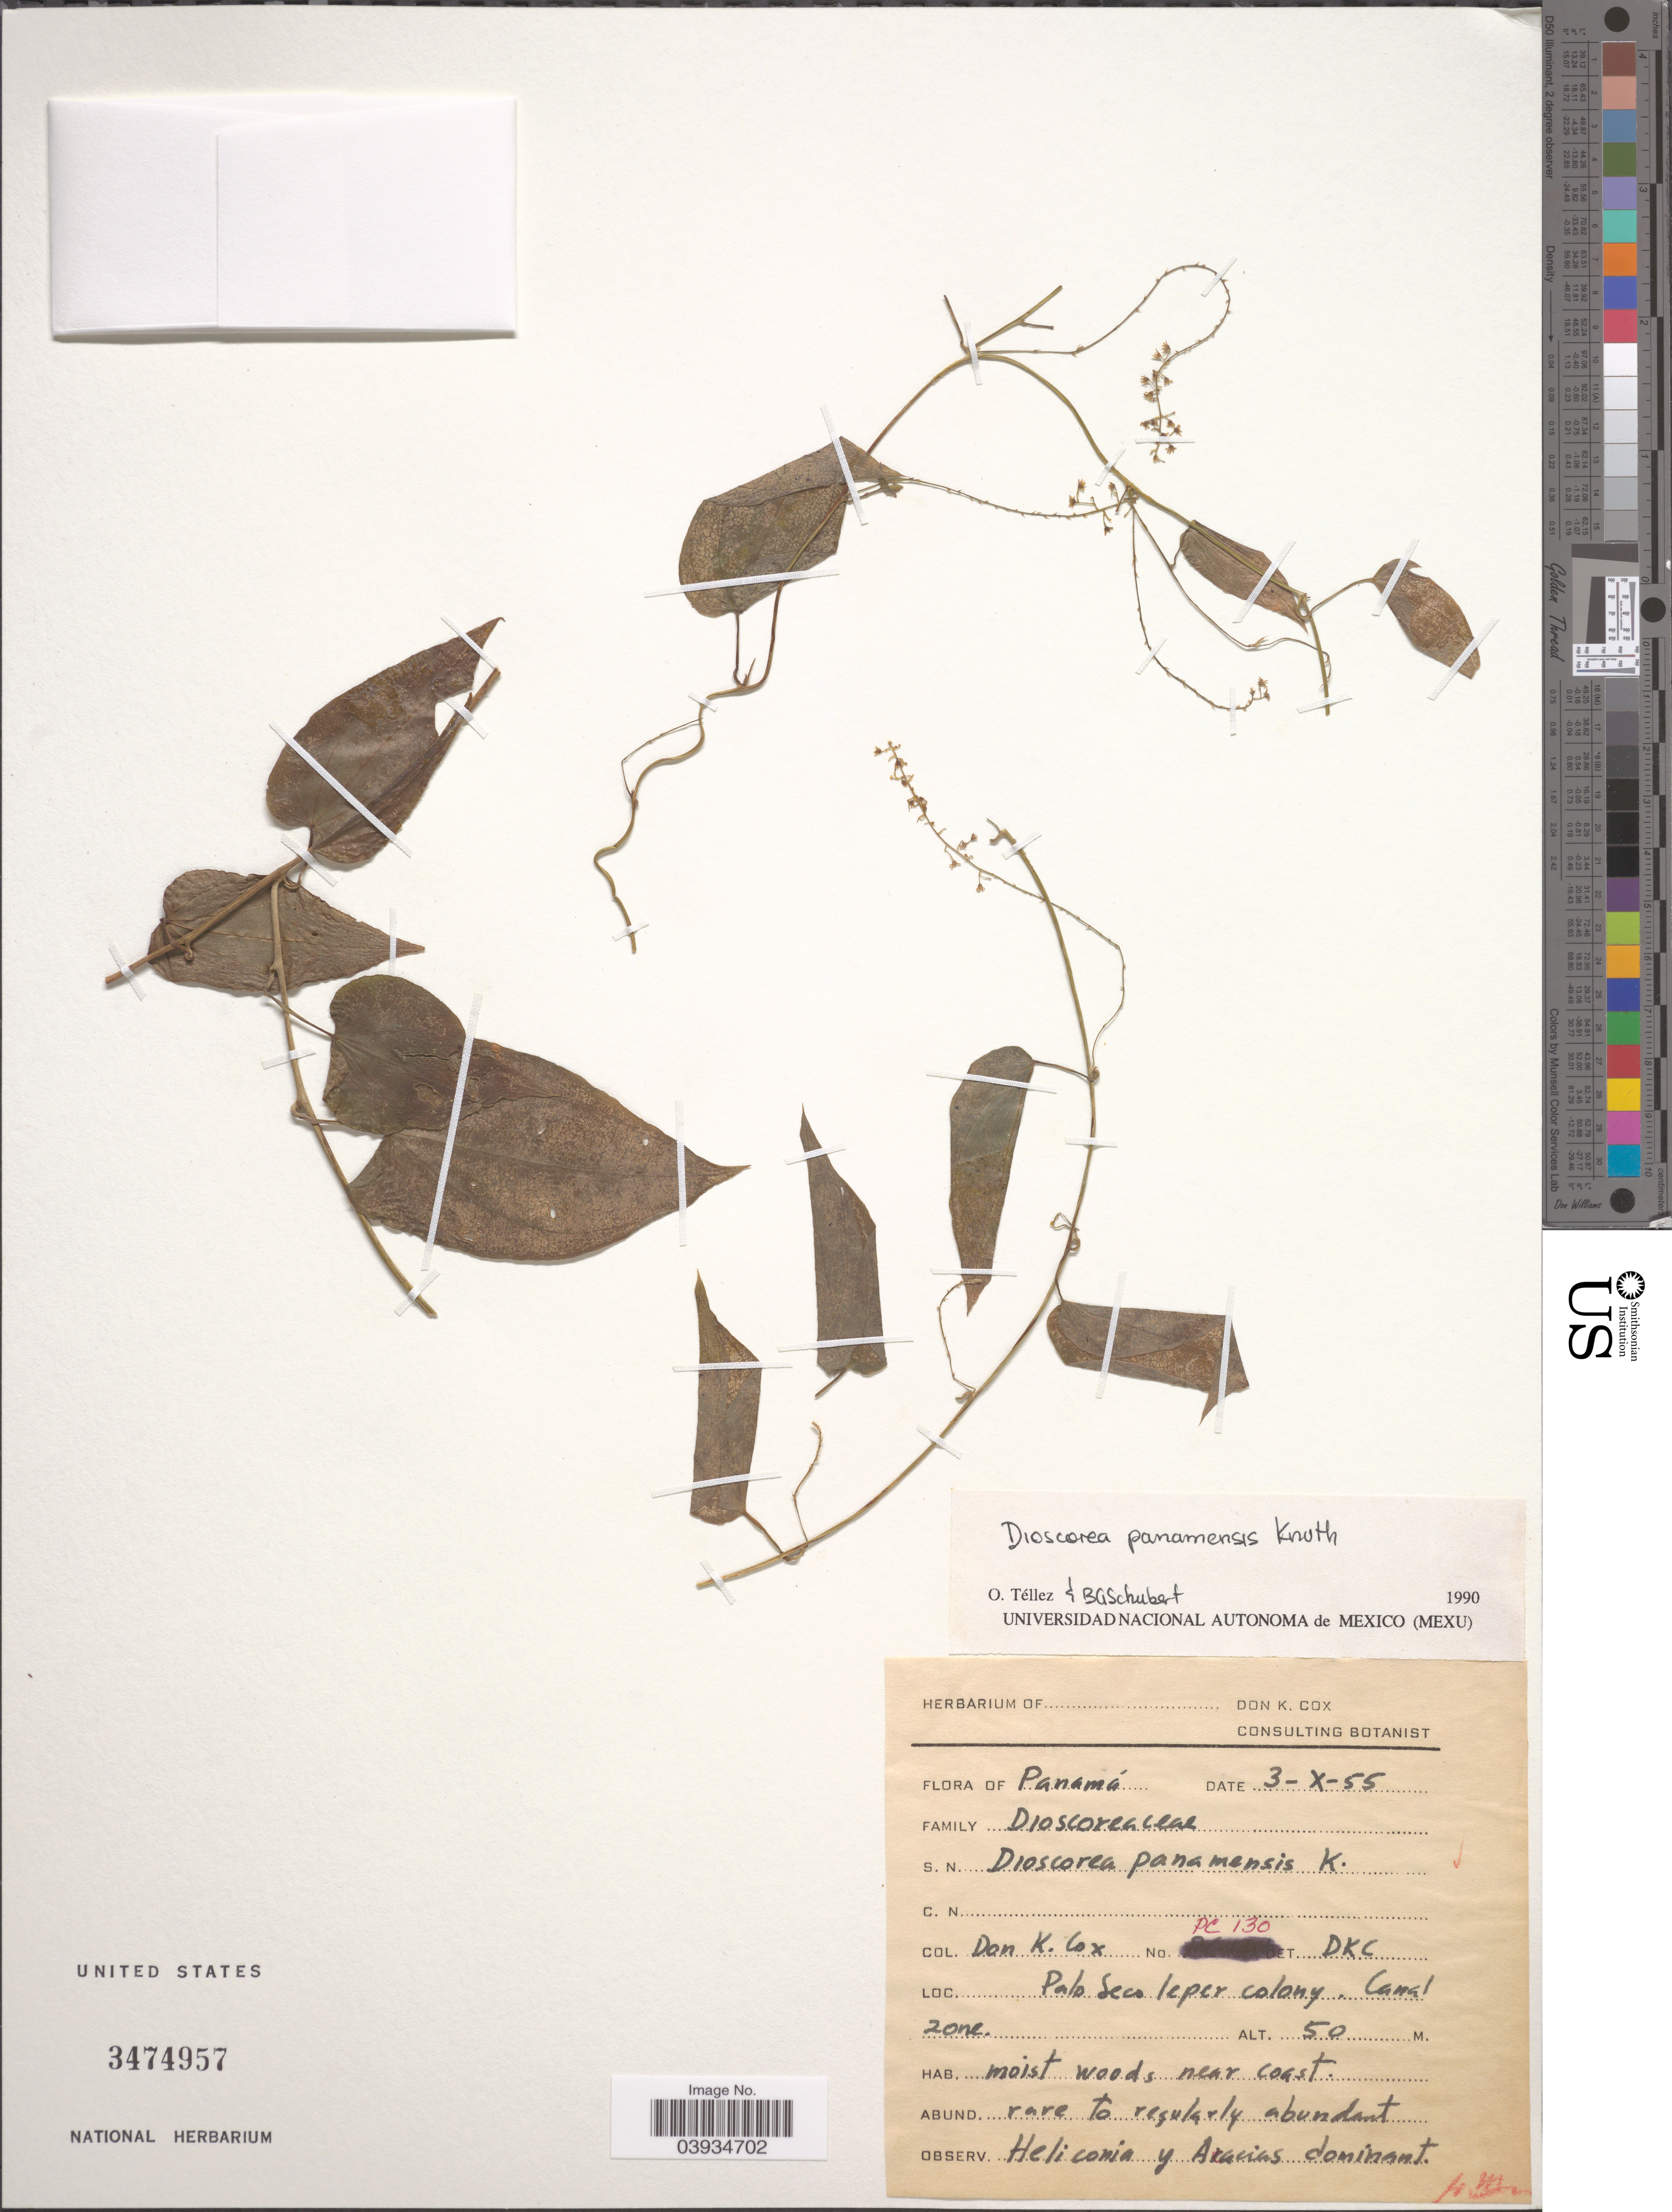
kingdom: Plantae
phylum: Tracheophyta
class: Liliopsida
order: Dioscoreales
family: Dioscoreaceae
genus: Dioscorea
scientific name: Dioscorea panamensis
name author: R. Knuth in Engl.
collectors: D. Cox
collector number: DC130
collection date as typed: Transcribed d/m/y: 3/10/55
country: Panama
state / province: Colón / Panamá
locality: Palo Seco leper colony. Canal Zone.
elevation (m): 50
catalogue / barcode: US 3474957